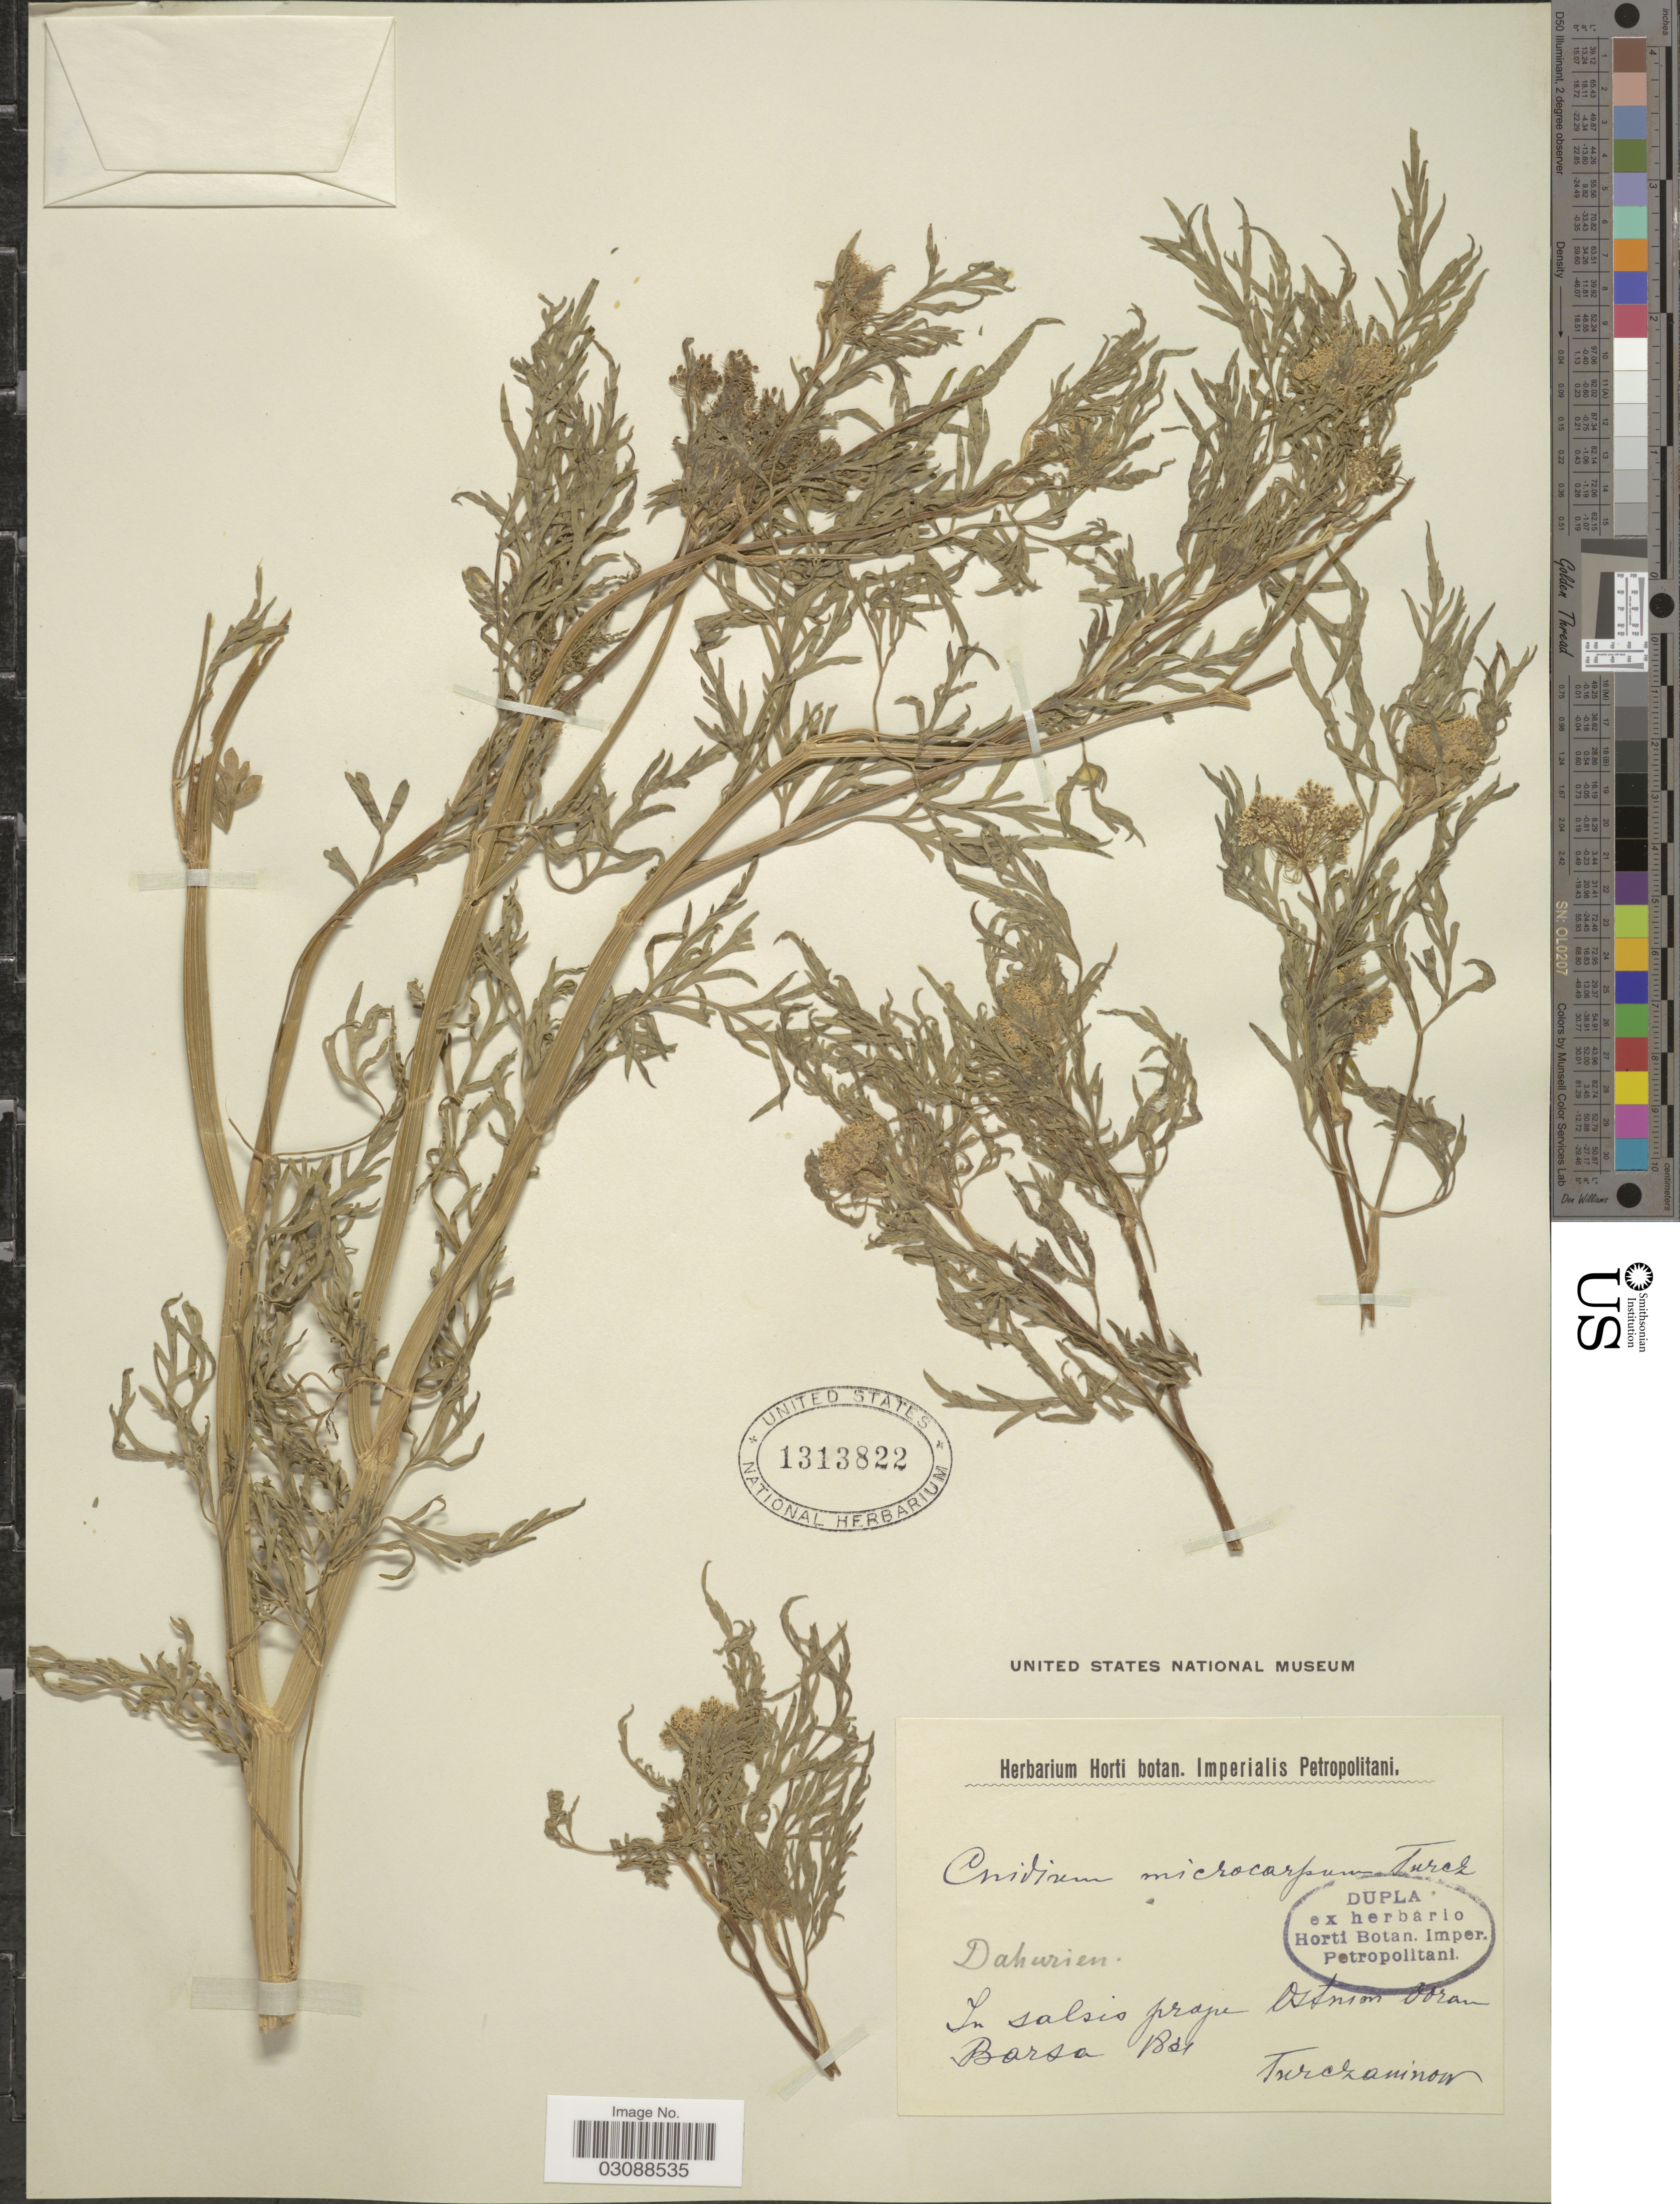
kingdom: Plantae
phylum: Tracheophyta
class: Magnoliopsida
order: Apiales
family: Apiaceae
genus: Cnidium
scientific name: Cnidium microcarpum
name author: Turcz. ex Steud.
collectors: Turczaninow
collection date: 1831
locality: In salsis prope Ostmon [interpreted] Ooran [interpreted] Barsa.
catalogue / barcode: US 1313822